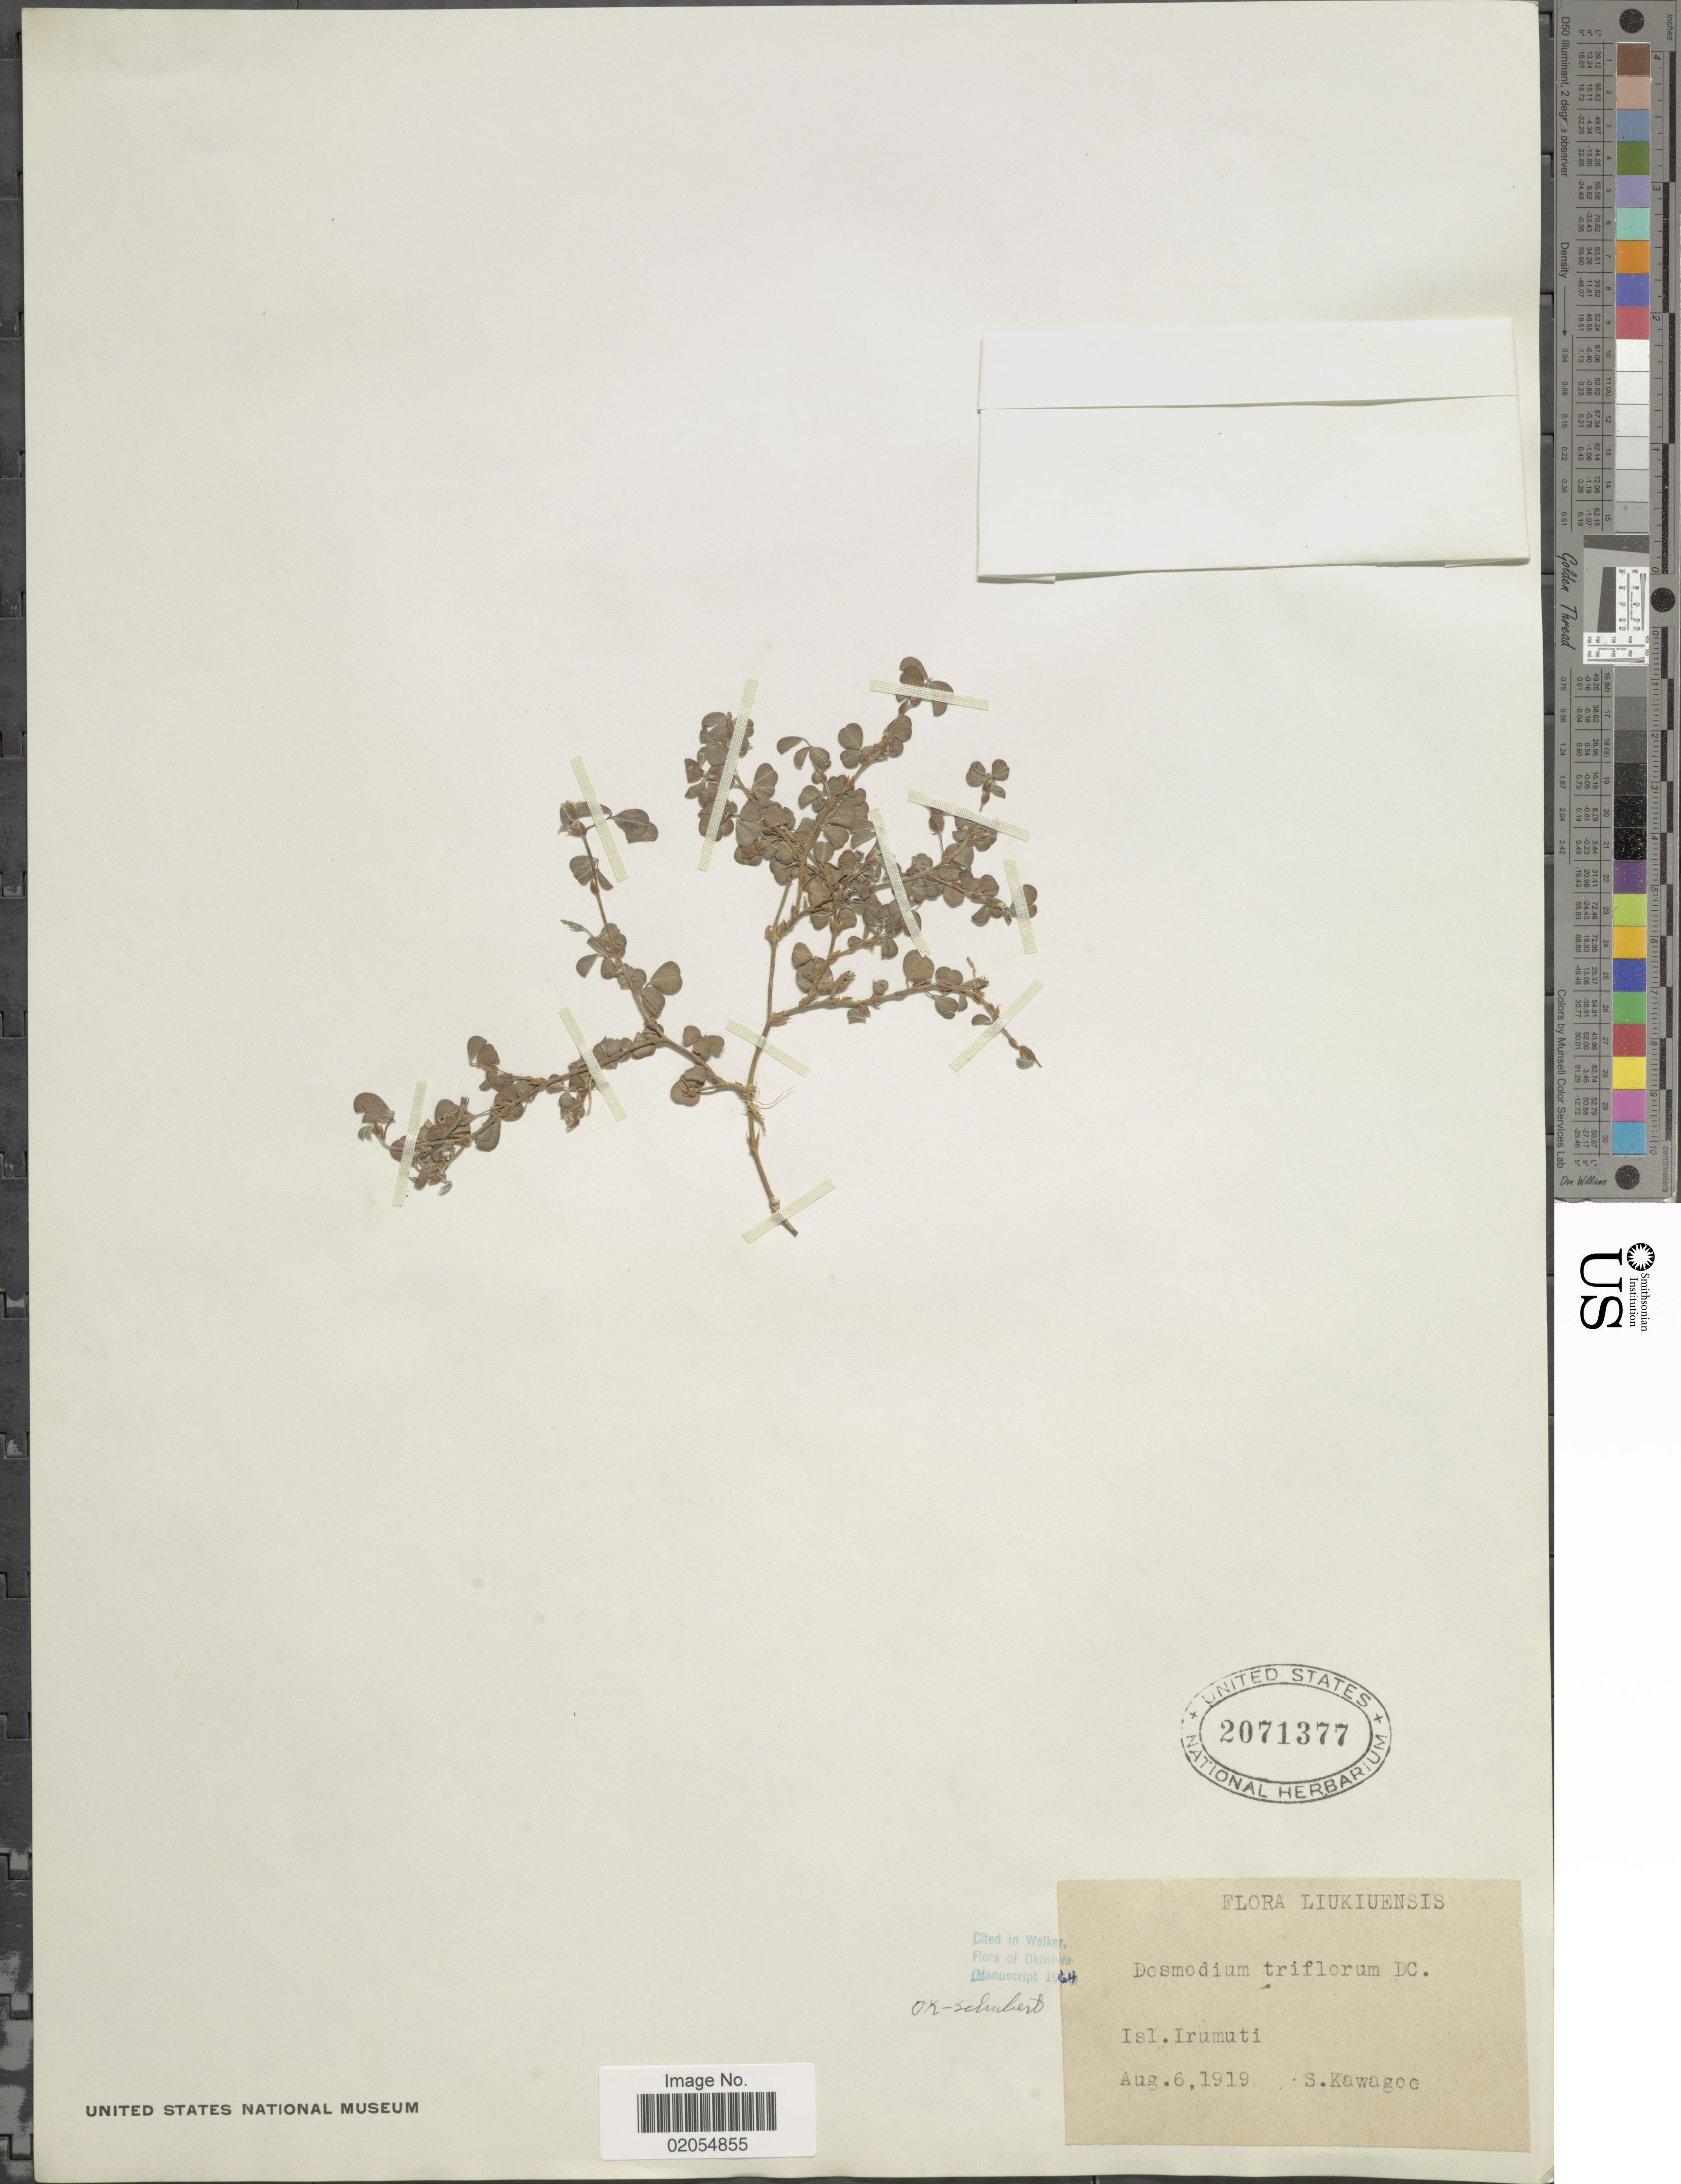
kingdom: Plantae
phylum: Tracheophyta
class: Magnoliopsida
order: Fabales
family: Fabaceae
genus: Grona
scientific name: Grona triflora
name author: (L.) H. Ohashi & K. Ohashi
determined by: Strong, Mark T., (BOT), Smithsonian Institution - National Museum of Natural History (UNITED STATES)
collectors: S. Kawagoe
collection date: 1919-08-06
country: Japan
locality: Liukiuensis, Isl. Irumuti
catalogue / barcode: US 2071377